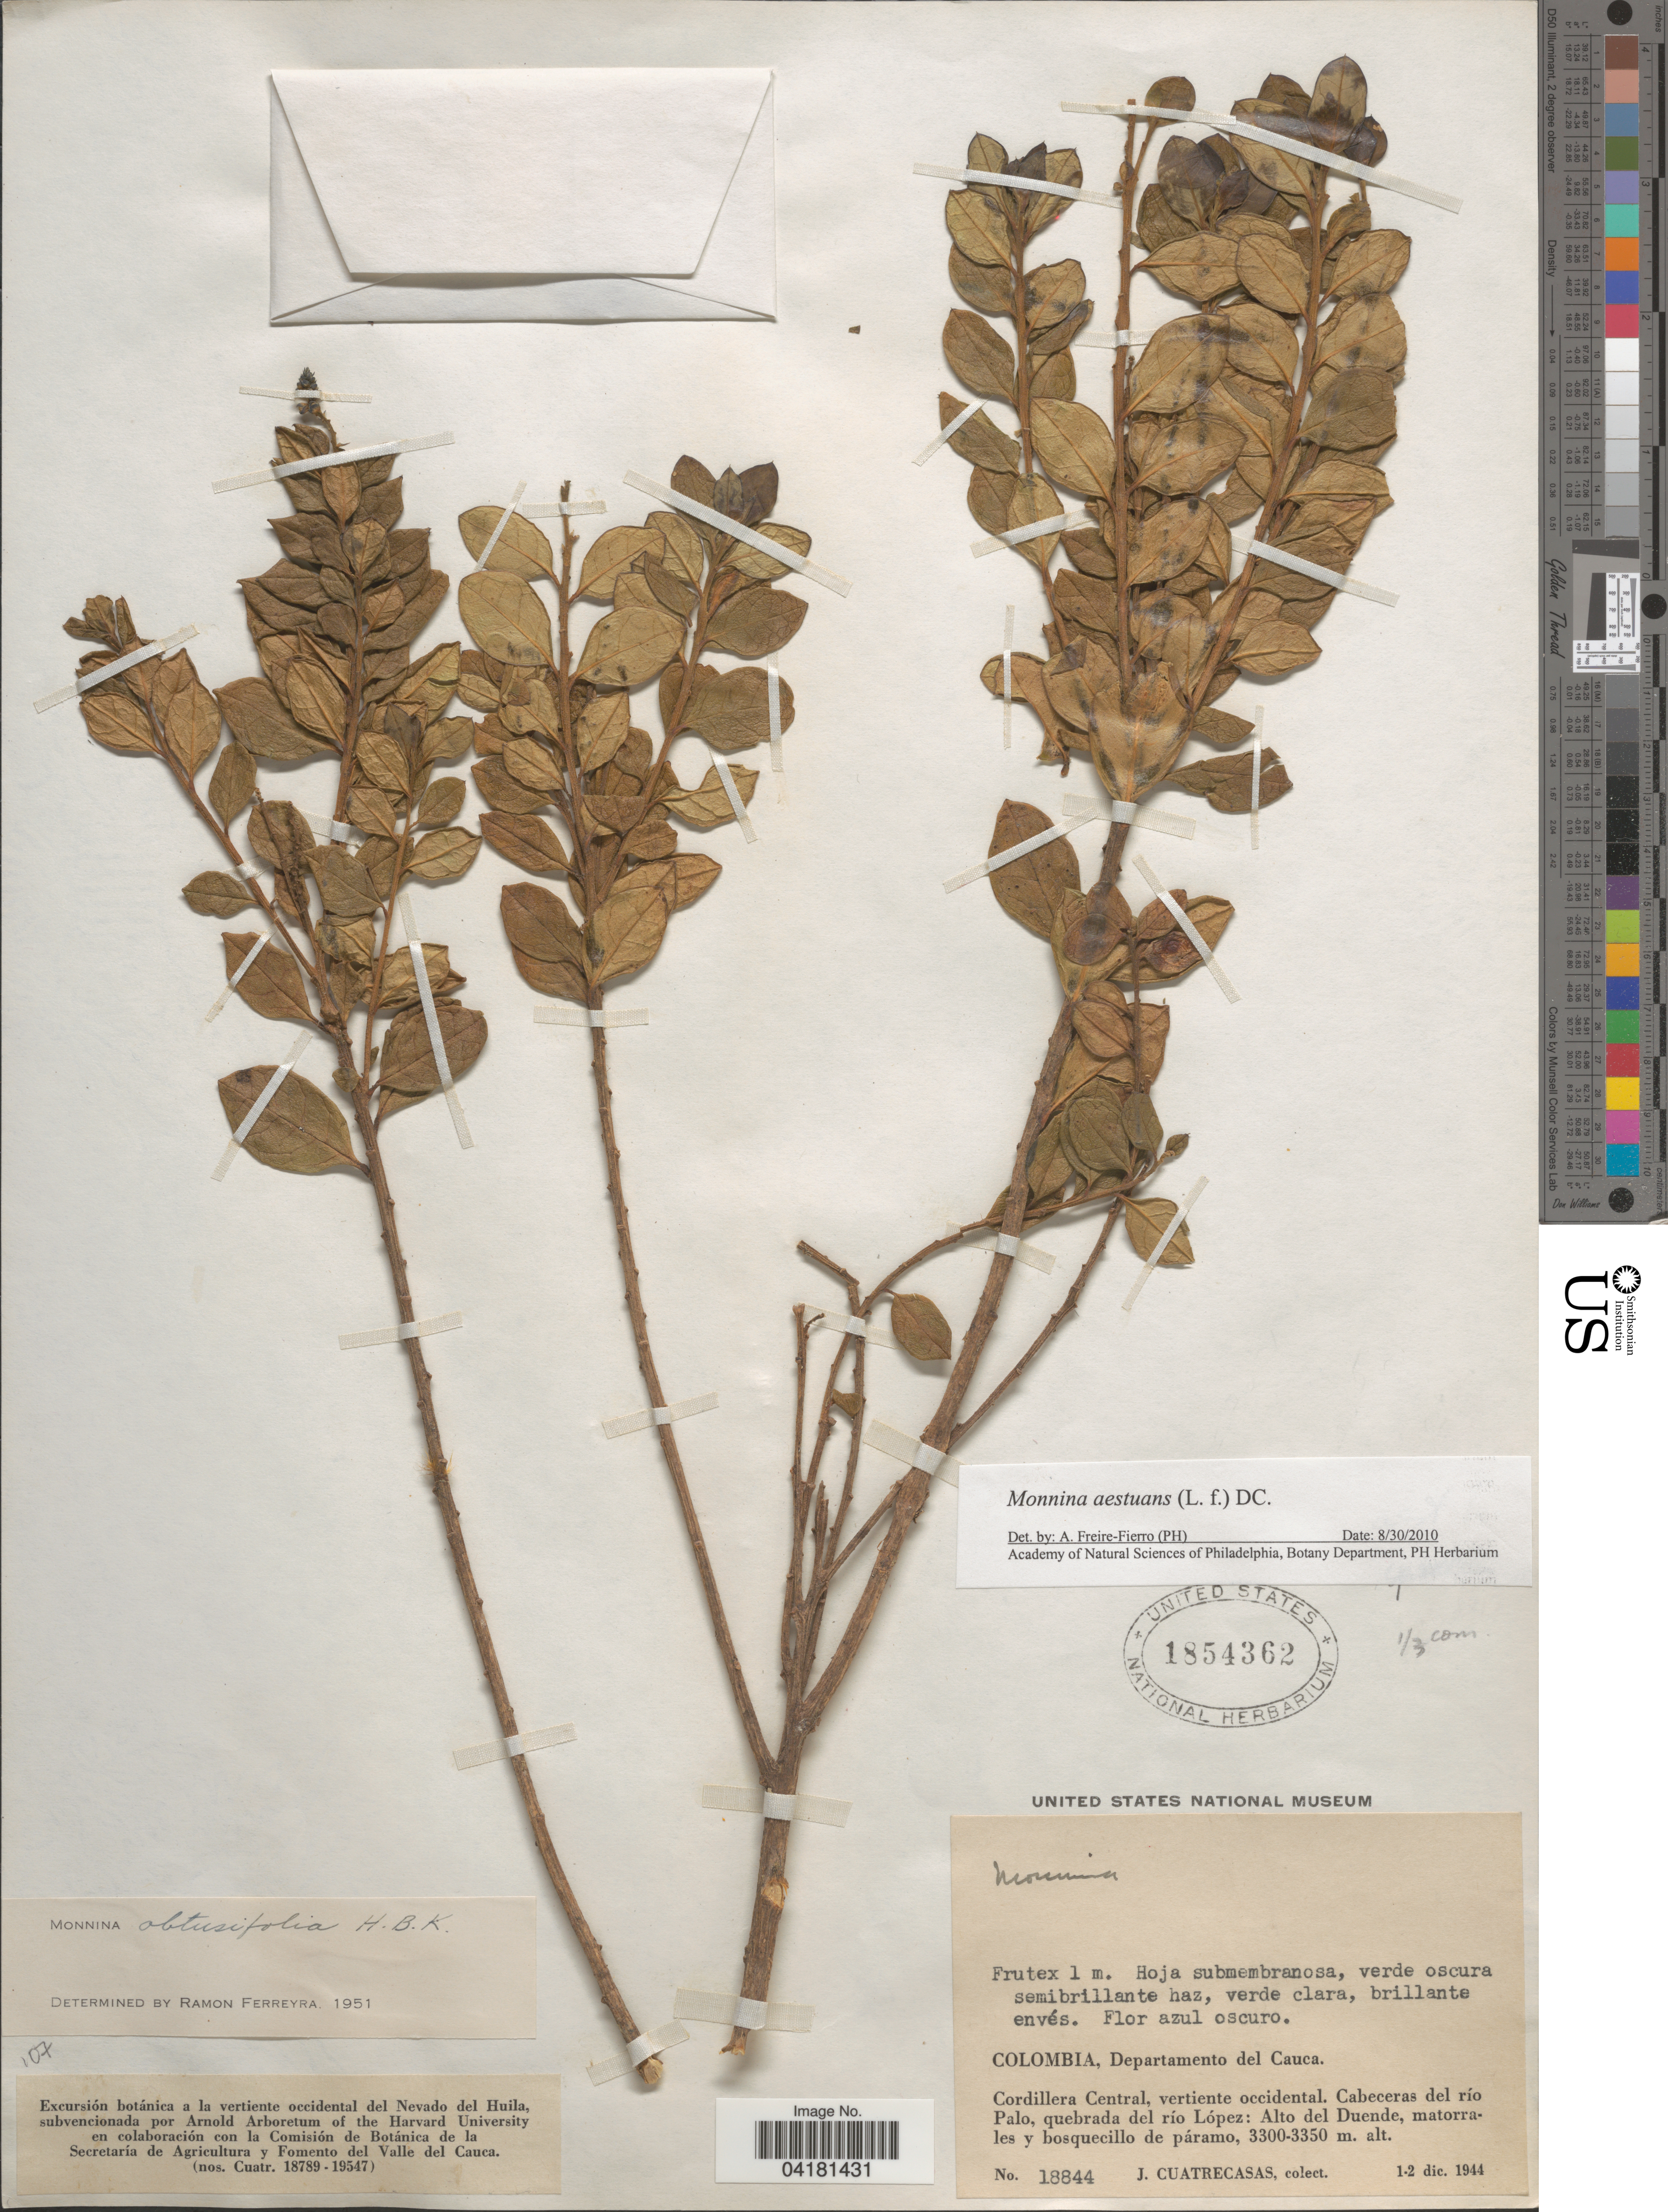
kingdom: Plantae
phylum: Tracheophyta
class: Magnoliopsida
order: Fabales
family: Polygalaceae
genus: Monnina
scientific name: Monnina aestuans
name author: (L. f.) DC.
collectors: J. Cuatrecasas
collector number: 18844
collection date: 1944-12-01/1944-12-02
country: Colombia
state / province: Cauca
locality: Departamento del Cauca. Cordillera Central, vertiente occidental. Cabeceras del río Palo, quebrada del río López: Alto del Duende, matorrales y bosquecillo de páramo. Excursión botanica a la vertiente occidental del Nevado del Huila.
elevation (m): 3300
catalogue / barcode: US 1854362